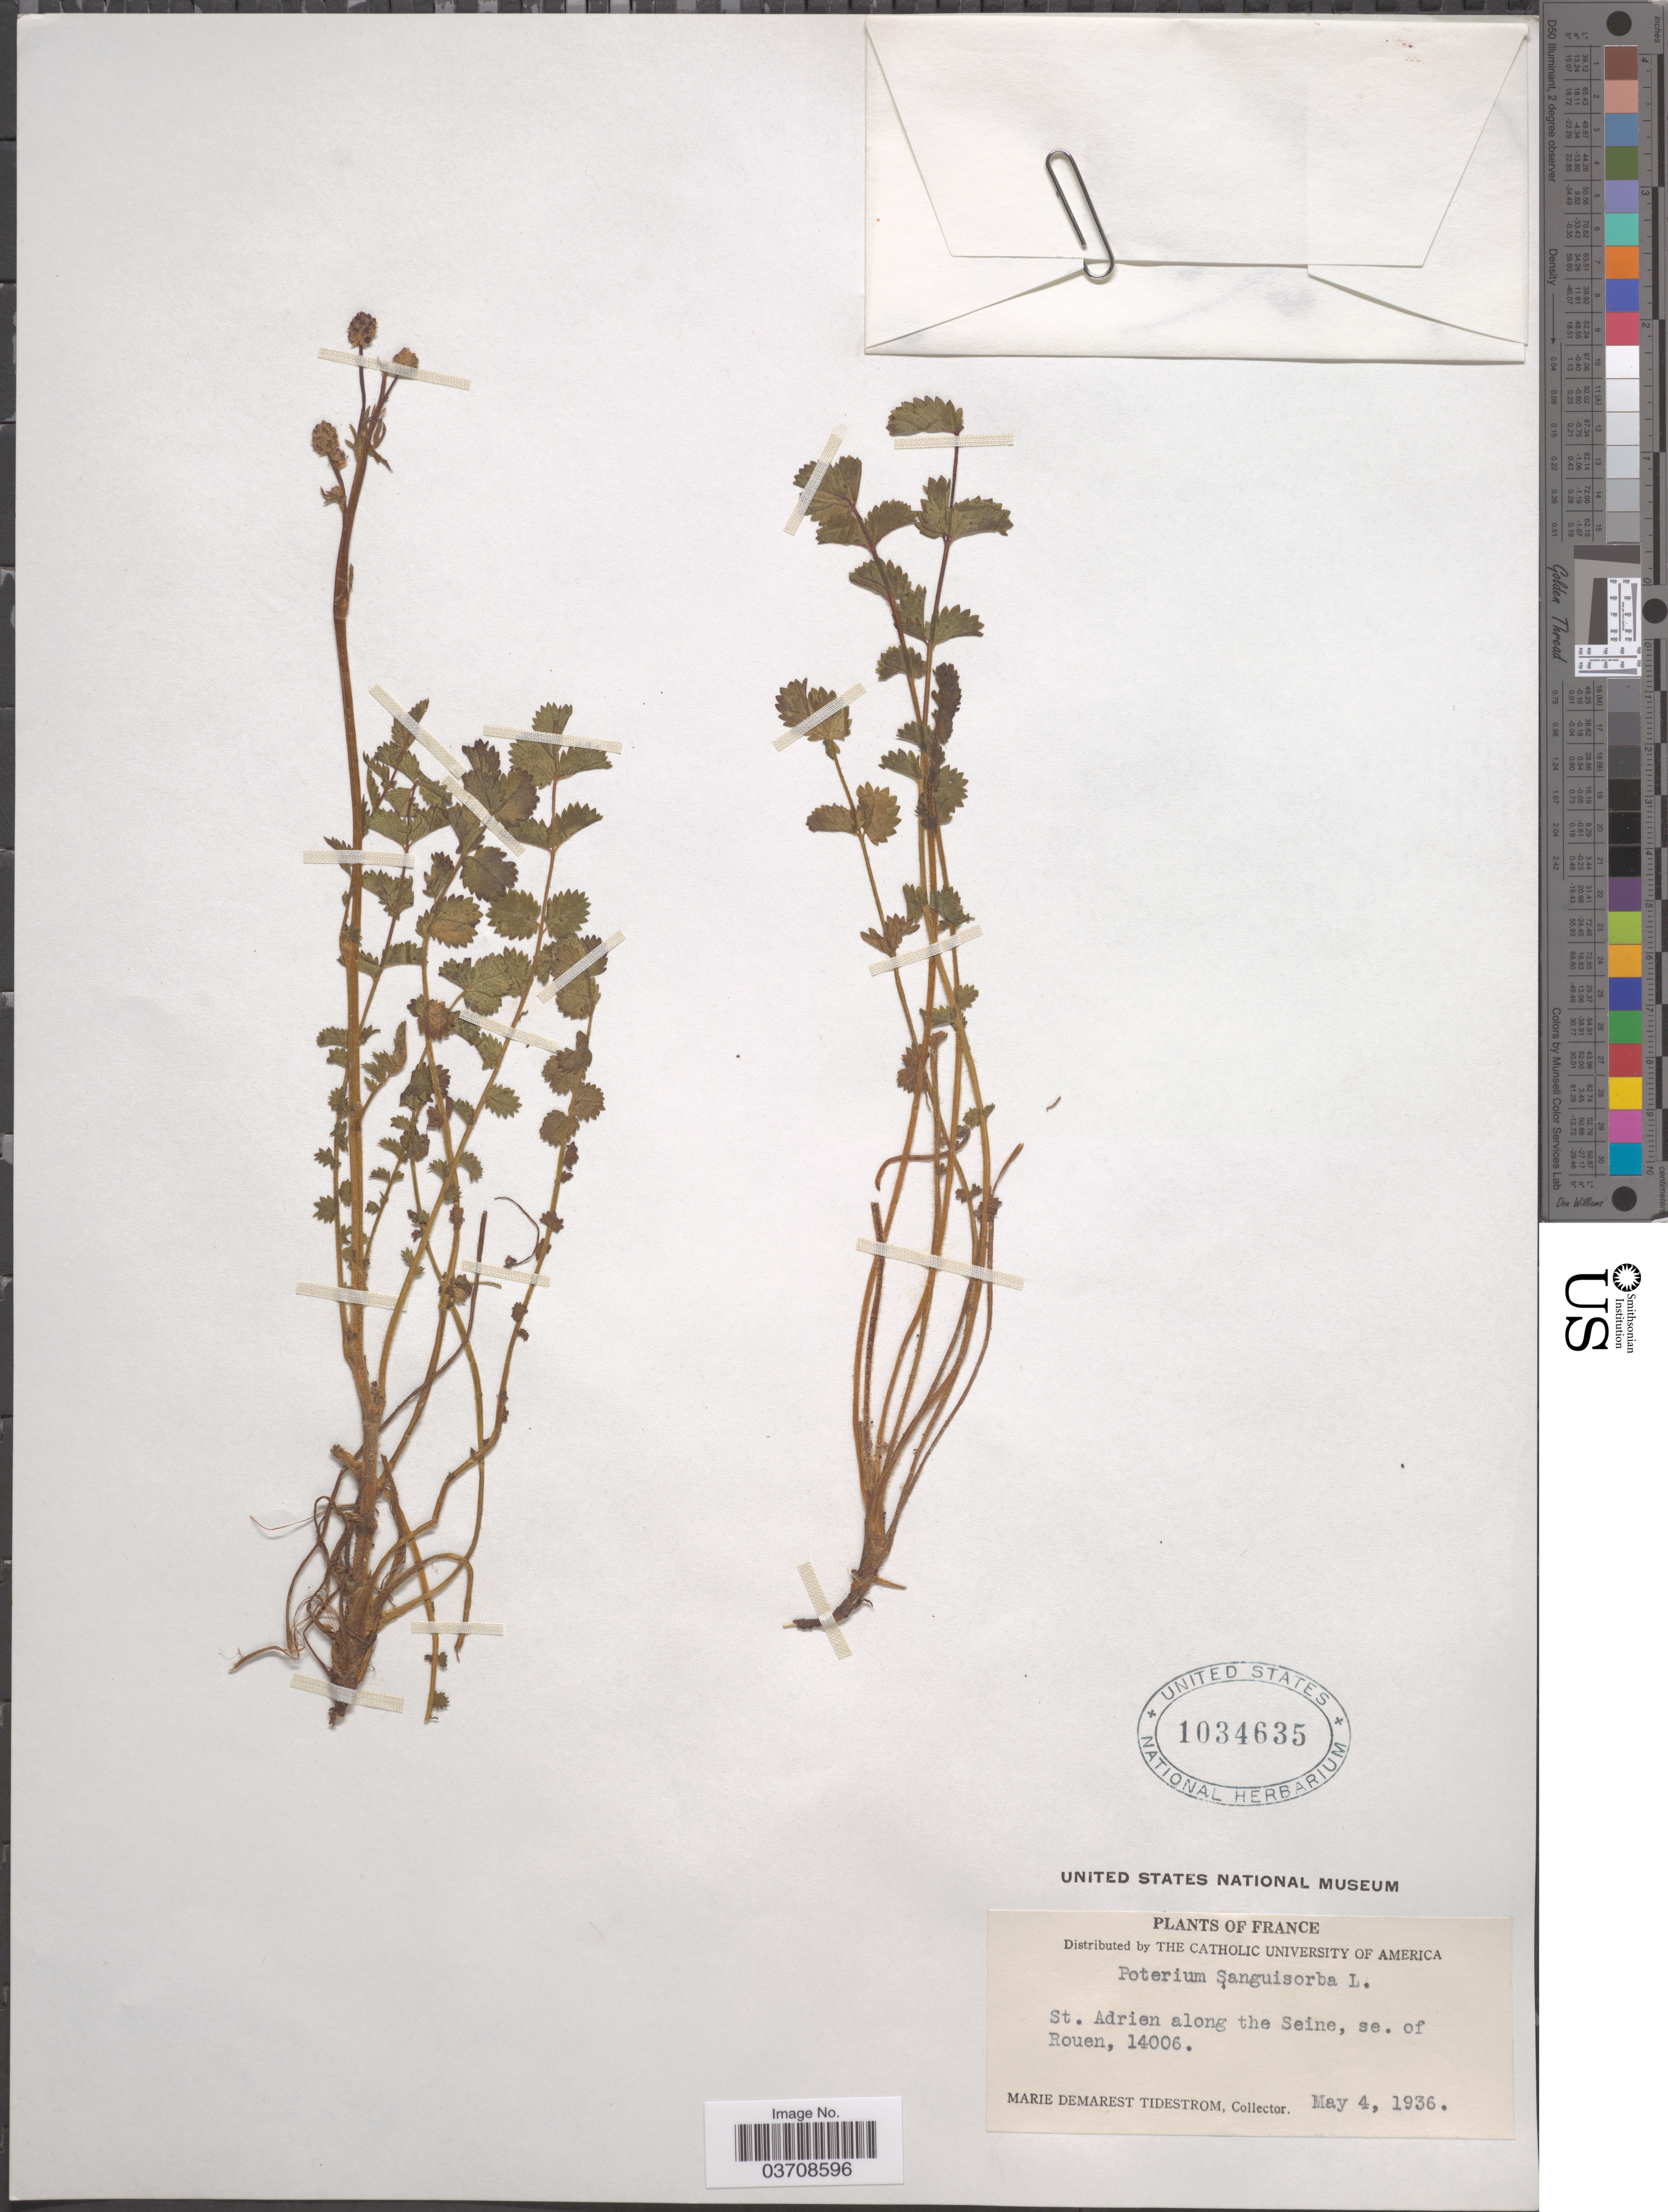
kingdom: Plantae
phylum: Tracheophyta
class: Magnoliopsida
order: Rosales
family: Rosaceae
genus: Sanguisorba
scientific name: Sanguisorba minor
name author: Scop.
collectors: M. Tidestrom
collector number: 14006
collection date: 1936-05-04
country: France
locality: St. Adrien along the Seine, se. of Rouen.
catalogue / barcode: US 1034635